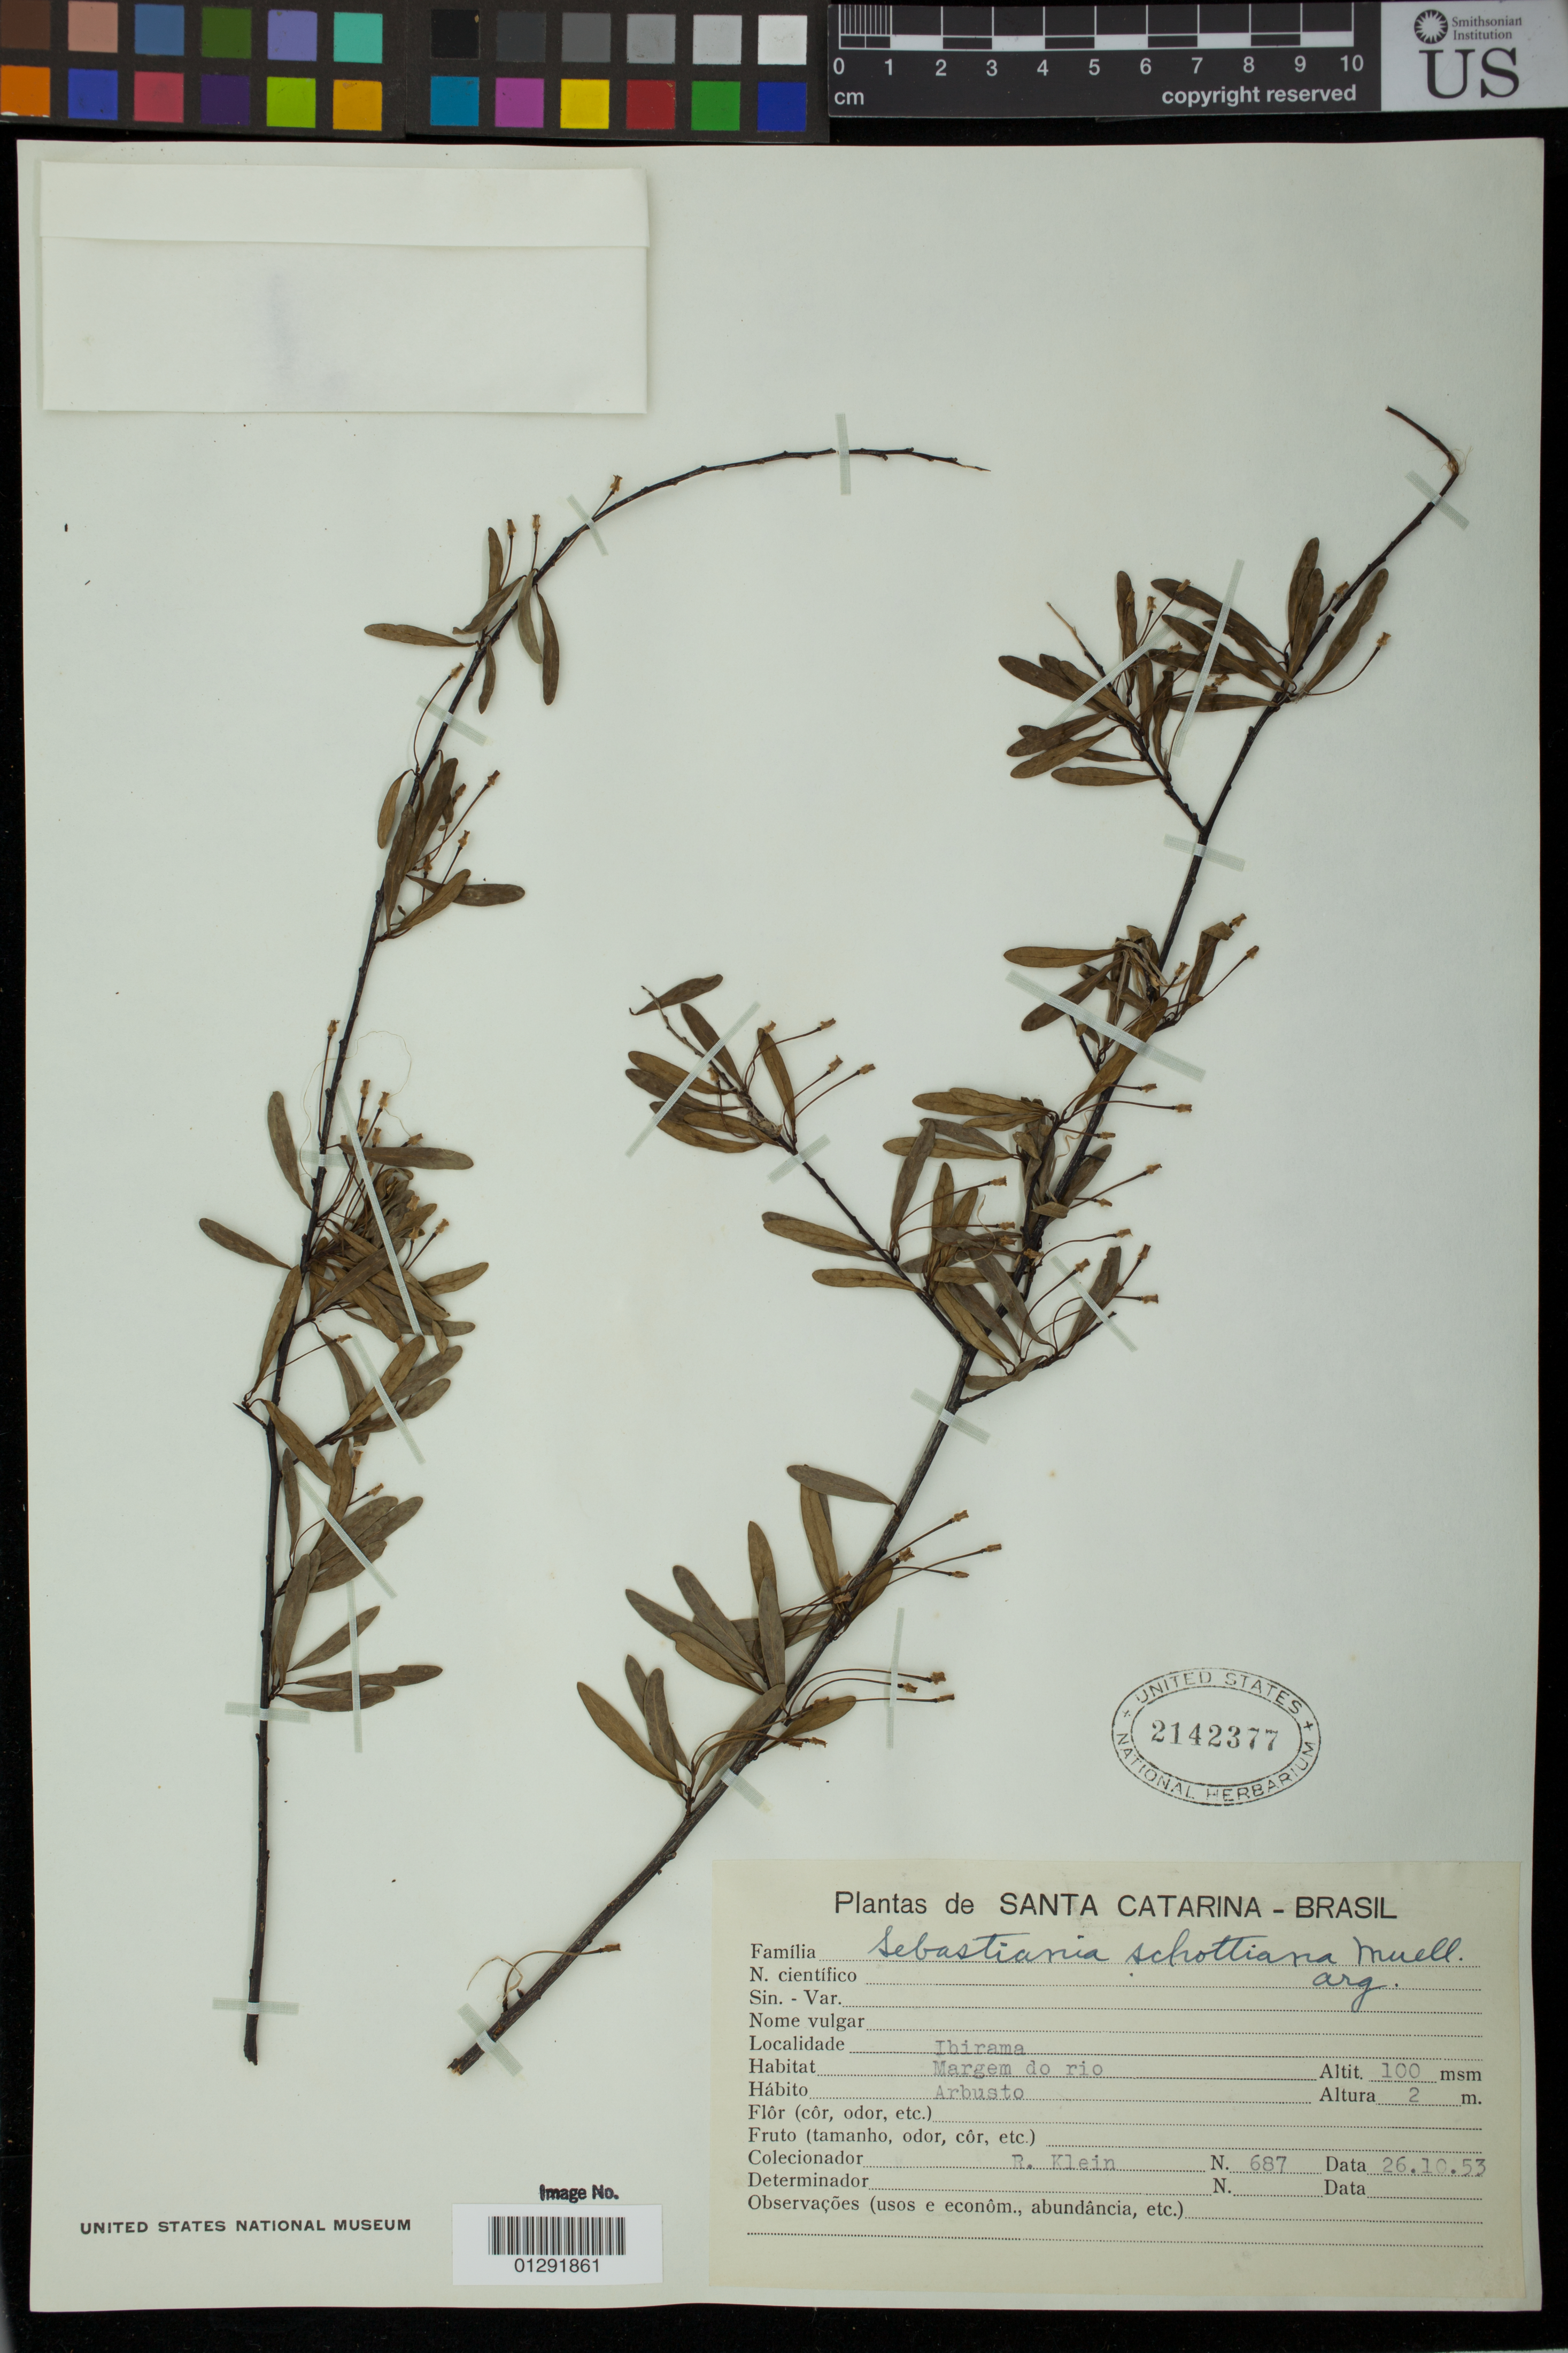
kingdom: Plantae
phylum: Tracheophyta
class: Magnoliopsida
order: Malpighiales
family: Euphorbiaceae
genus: Sebastiania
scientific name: Sebastiania schottiana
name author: (Müll. Arg.) Müll. Arg.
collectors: R. M. Klein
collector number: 687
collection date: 1953-10-26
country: Brazil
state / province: Santa Catarina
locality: Ibirama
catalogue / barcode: US 2142377